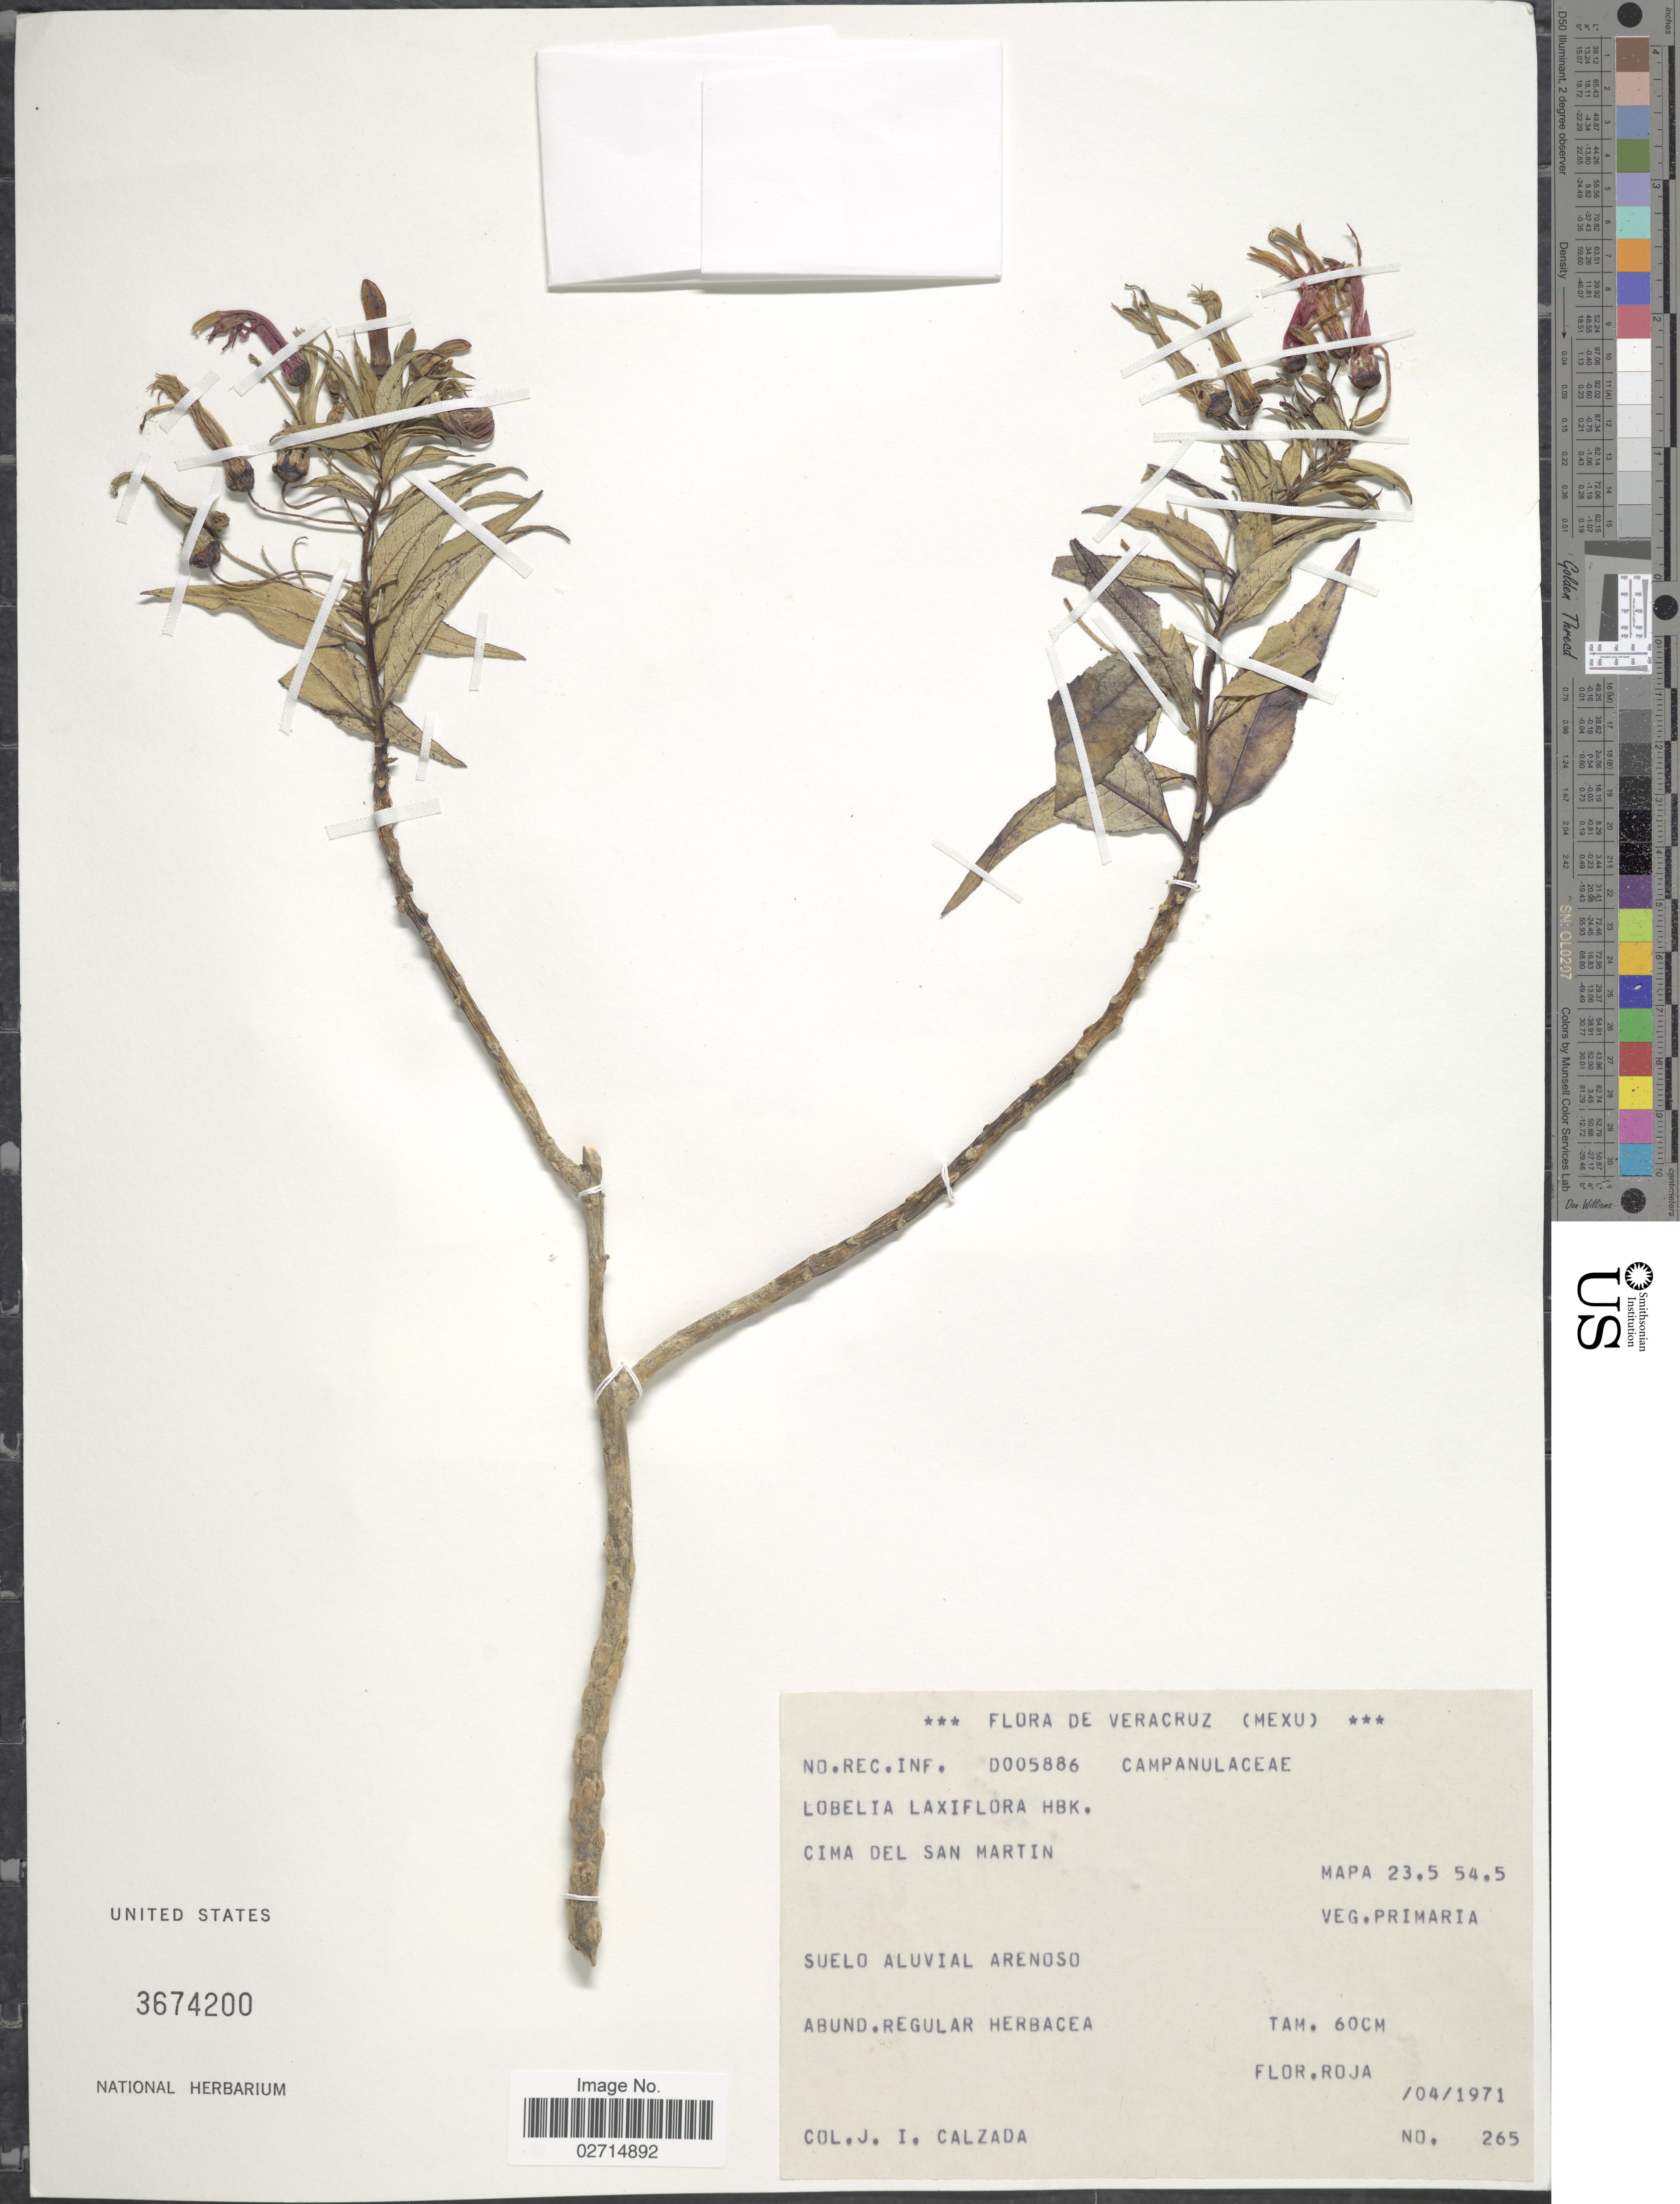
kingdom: Plantae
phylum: Tracheophyta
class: Magnoliopsida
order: Asterales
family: Campanulaceae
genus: Lobelia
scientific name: Lobelia laxiflora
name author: Kunth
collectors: J. I. Calzada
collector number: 265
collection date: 1971-04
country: Mexico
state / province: Veracruz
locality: De Veracruz, Cima del San Martin, Suelo Aluvial Arenoso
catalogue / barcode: US 3674200